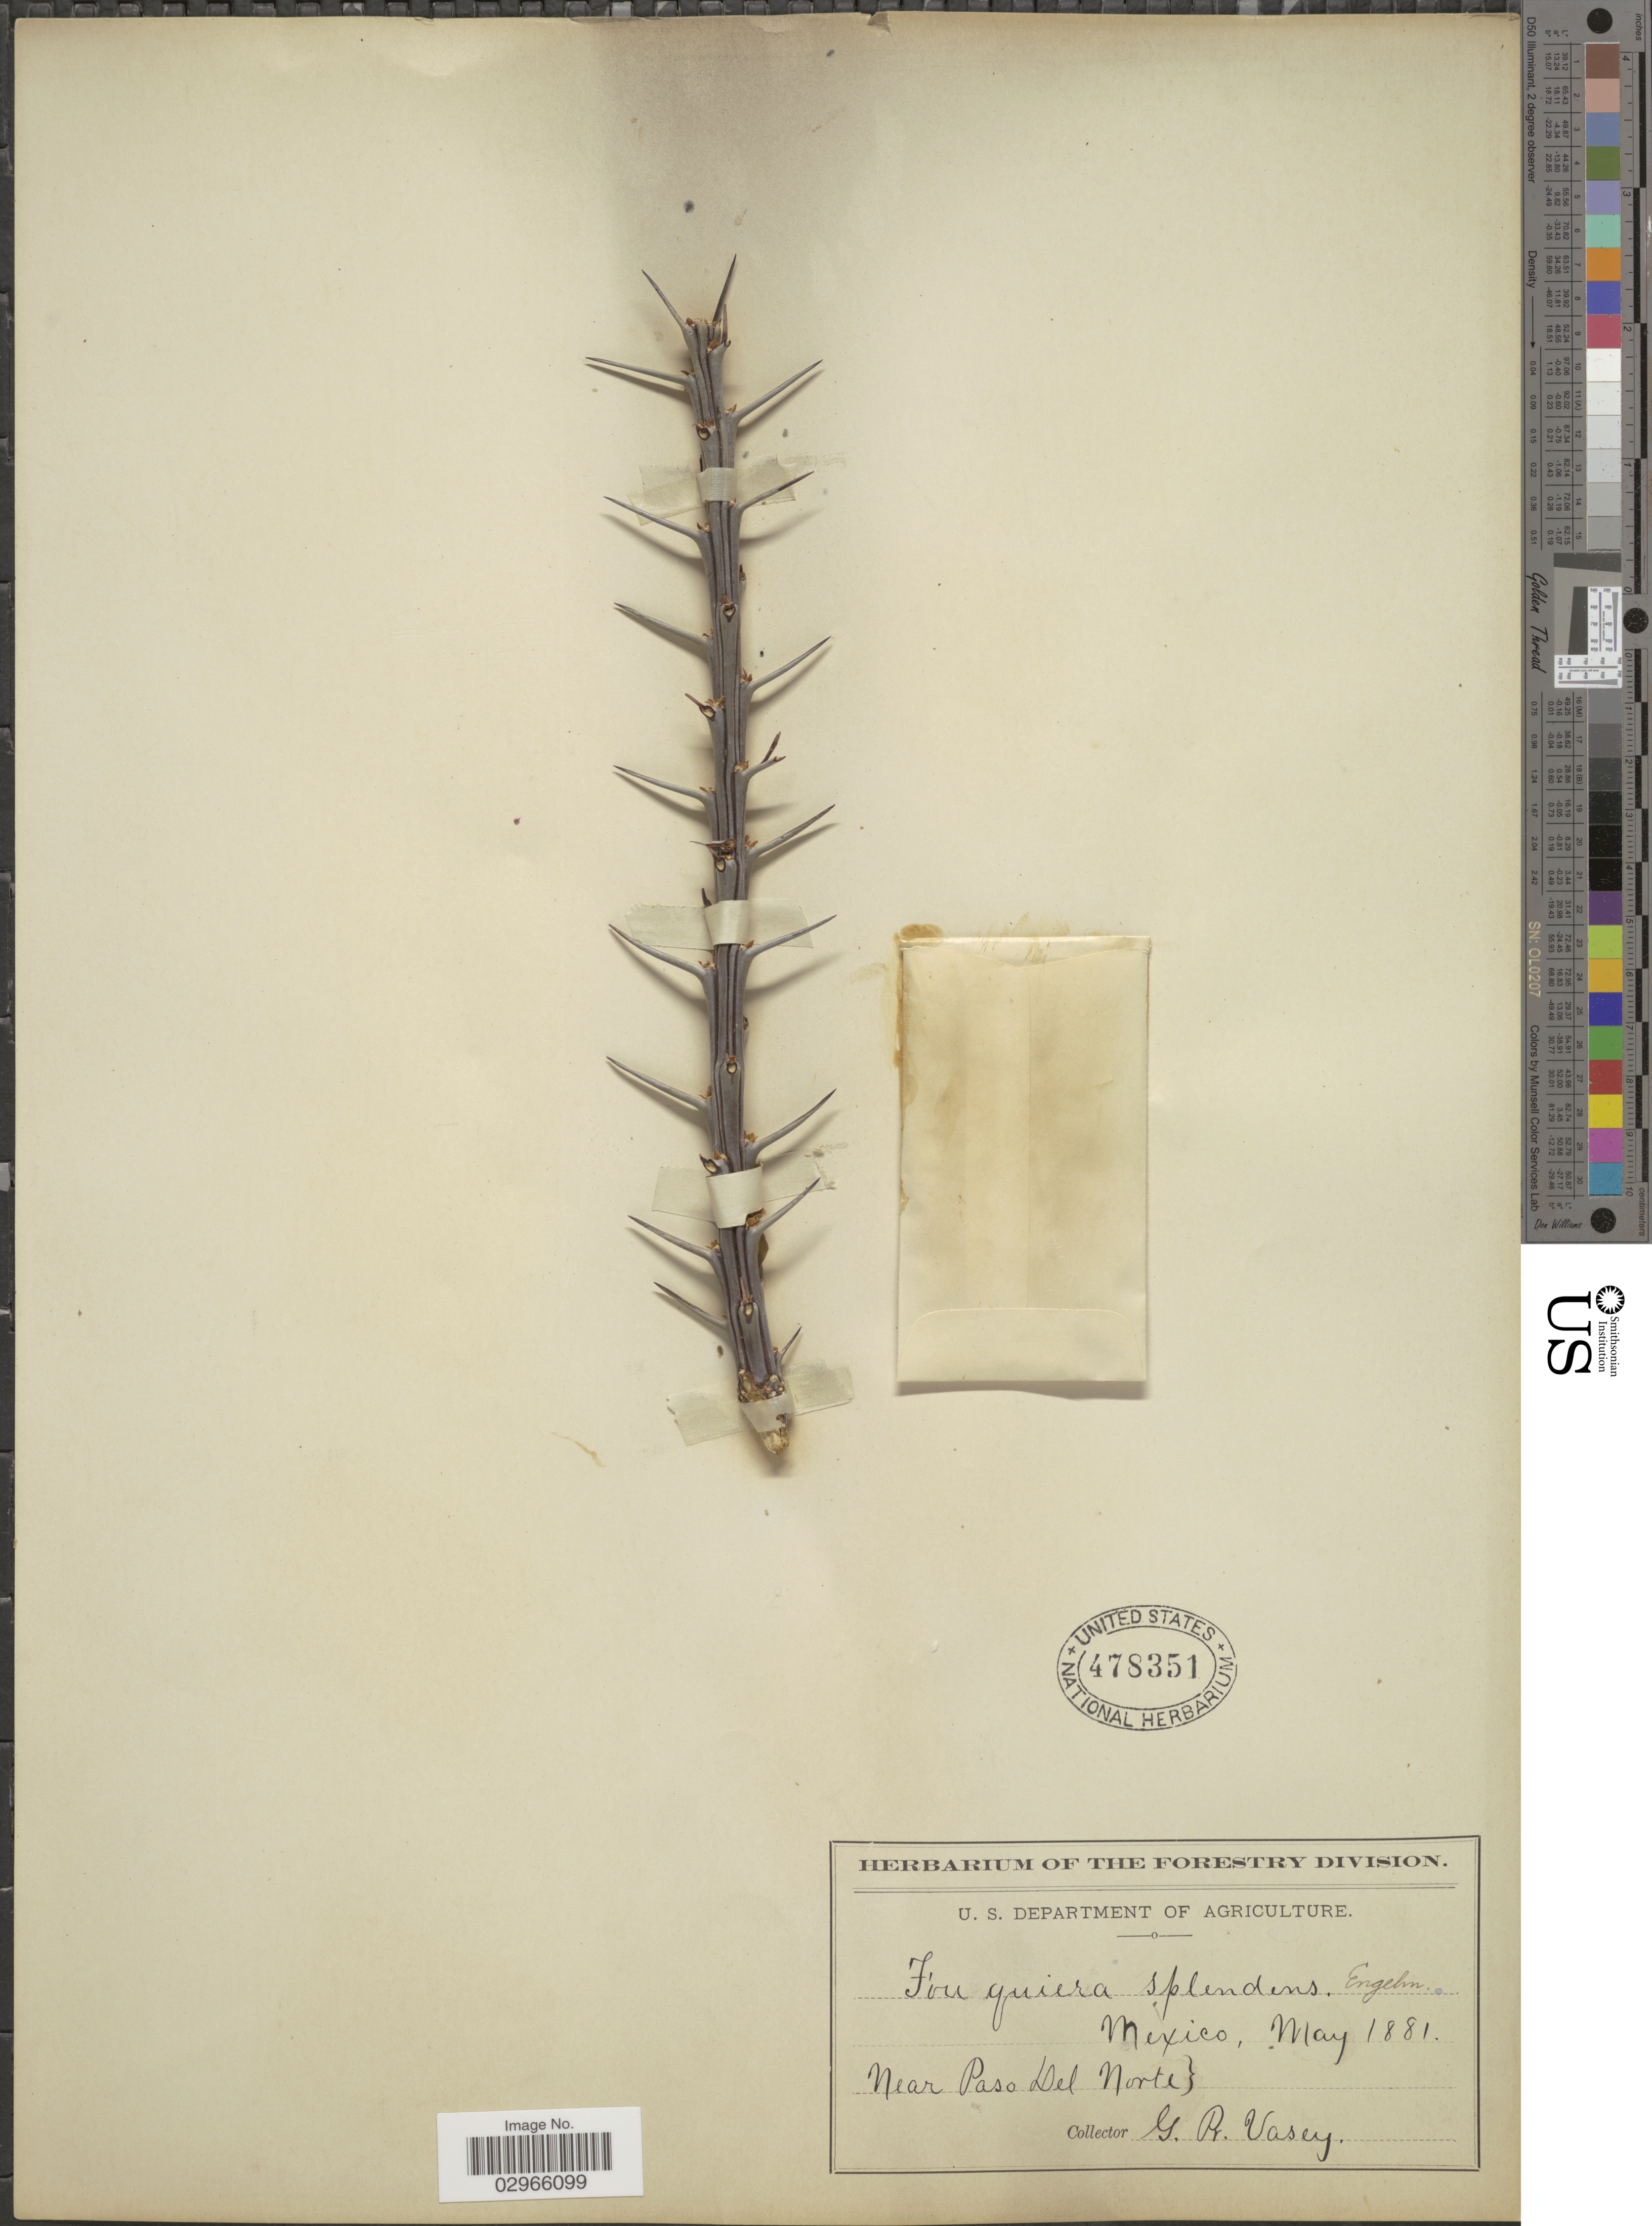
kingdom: Plantae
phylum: Tracheophyta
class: Magnoliopsida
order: Ericales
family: Fouquieriaceae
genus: Fouquieria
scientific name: Fouquieria splendens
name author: Engelm.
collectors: G. R. Vasey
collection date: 1881-05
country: Mexico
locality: Near Paso Del Norte.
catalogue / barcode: US 478351